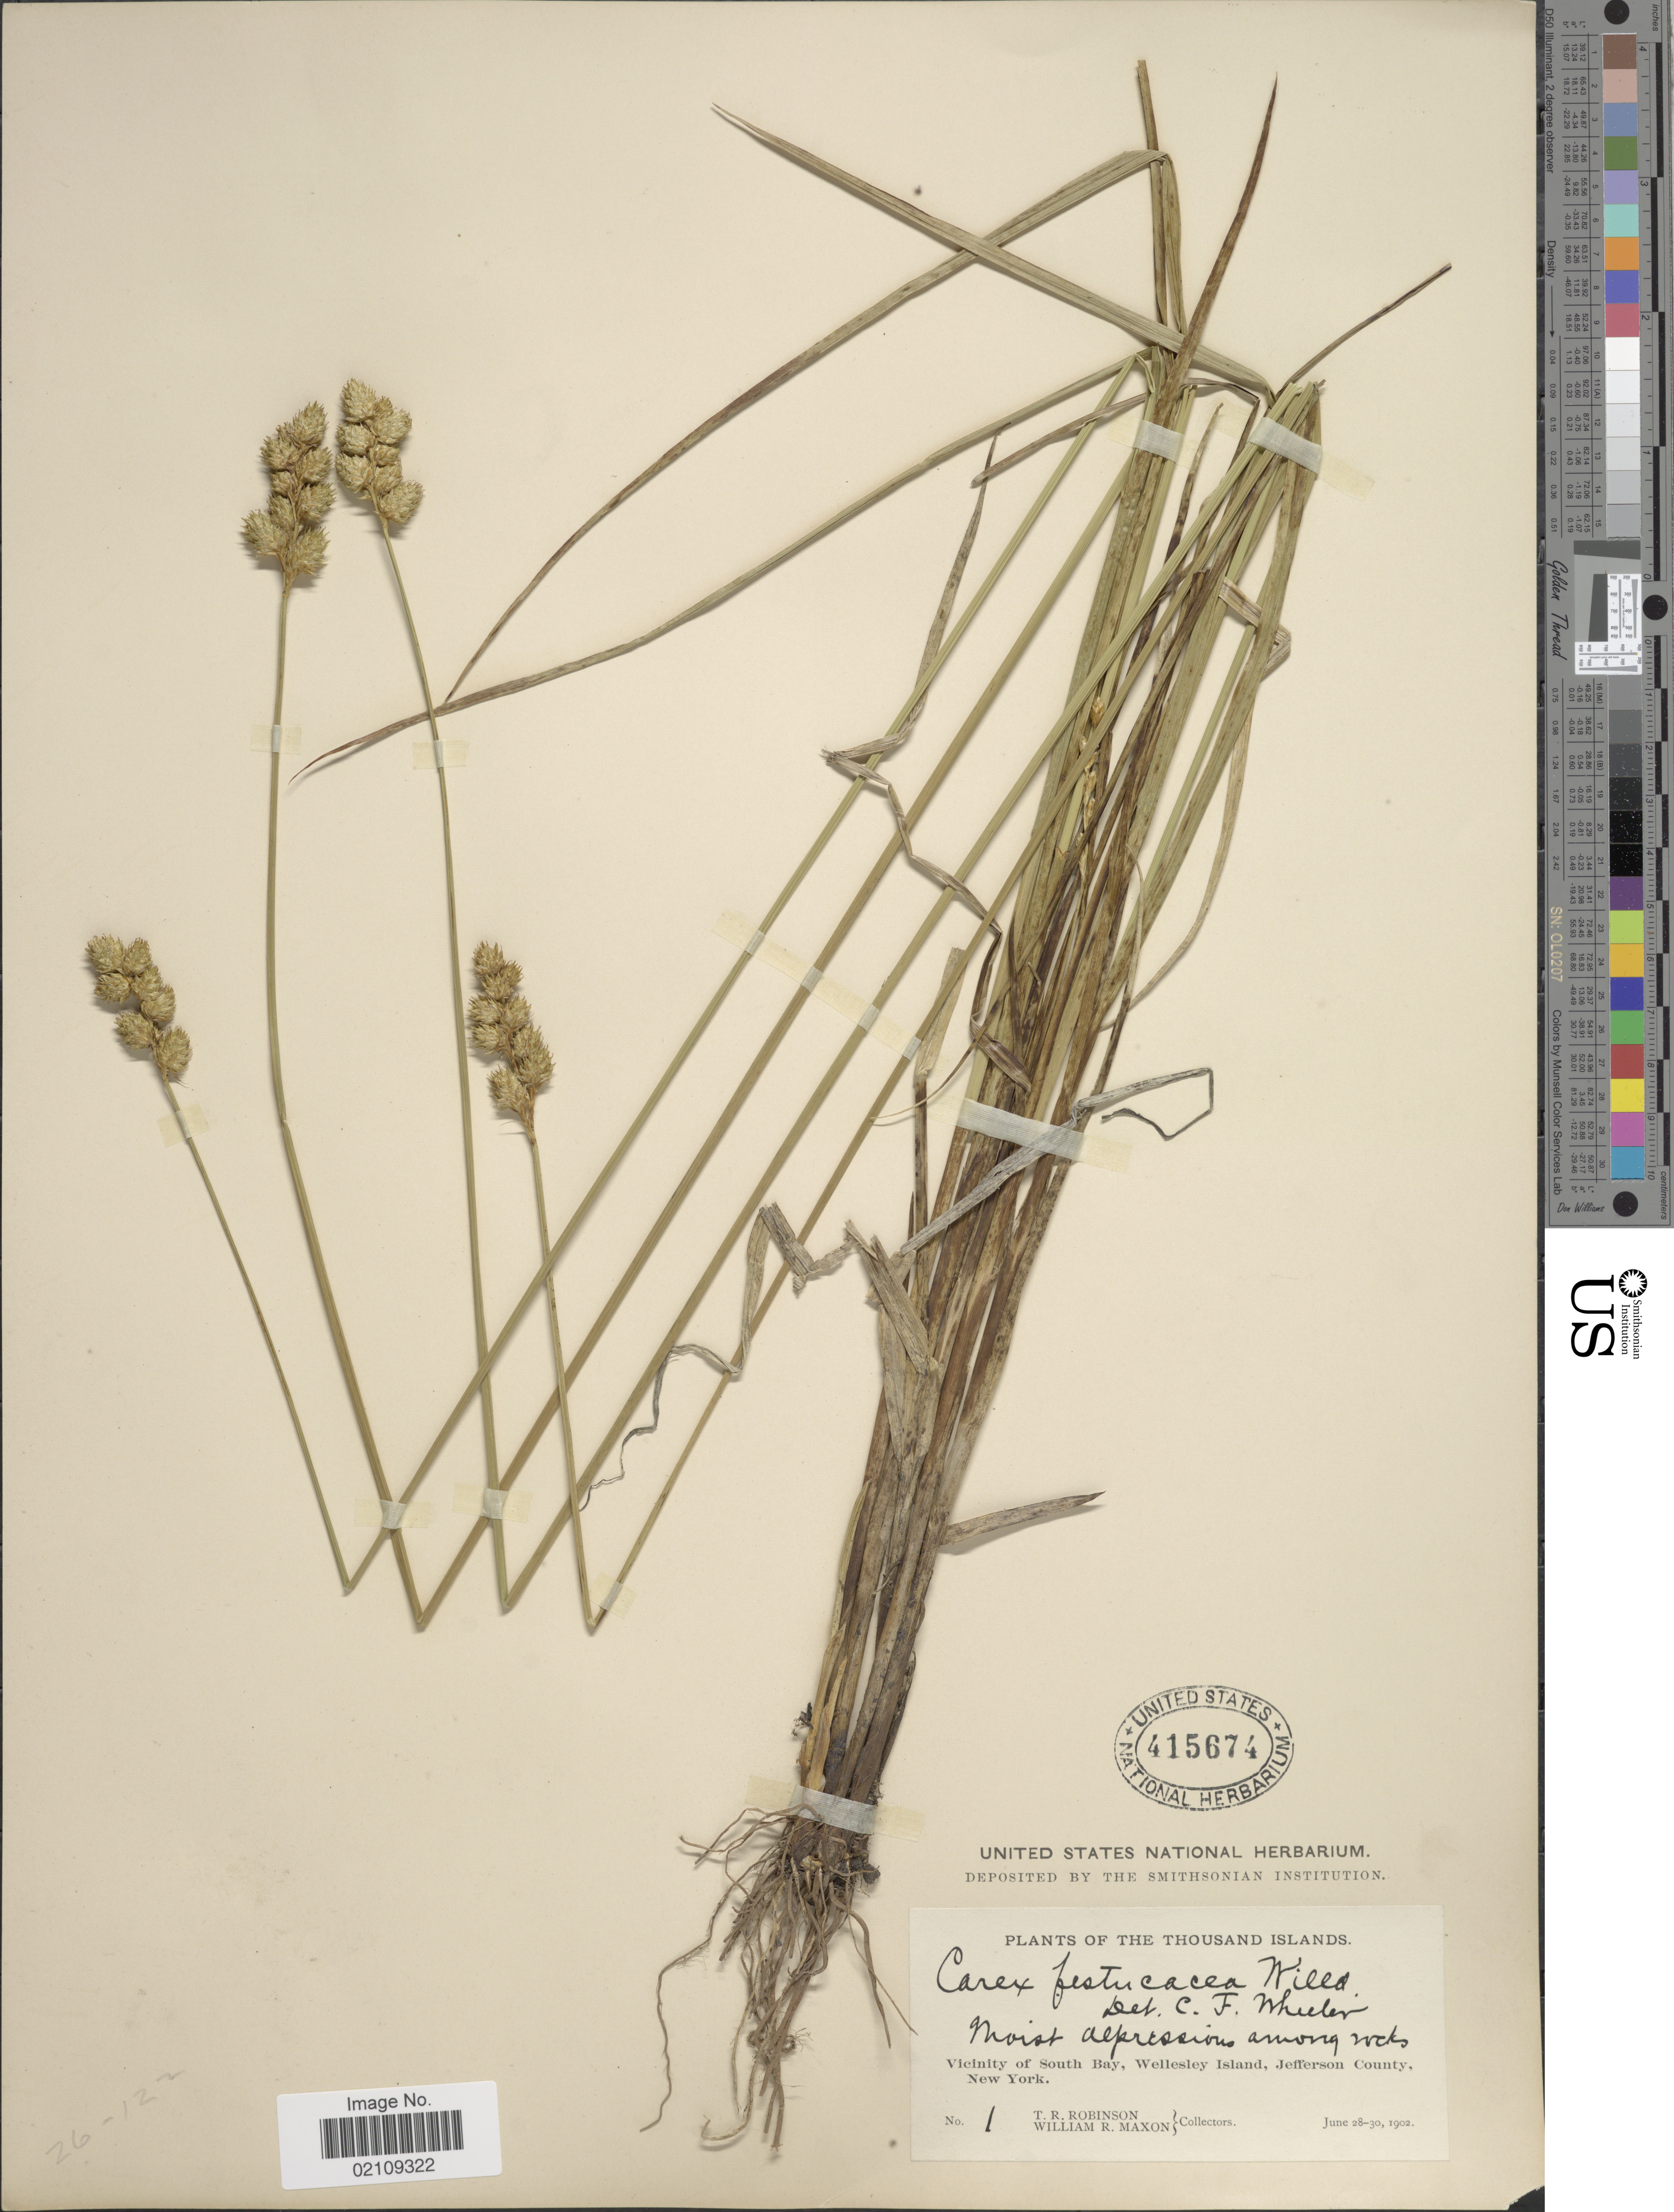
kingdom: Plantae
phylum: Tracheophyta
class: Liliopsida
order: Poales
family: Cyperaceae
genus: Carex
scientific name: Carex festucacea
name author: Willd.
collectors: T. R. Robinson & W. R. Maxon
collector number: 1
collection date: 1902-06-28/1902-06-30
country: United States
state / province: New York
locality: The Thousand Island. Vicinity of South Bay, Wellesley Island, Jefferson County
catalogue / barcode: US 415674